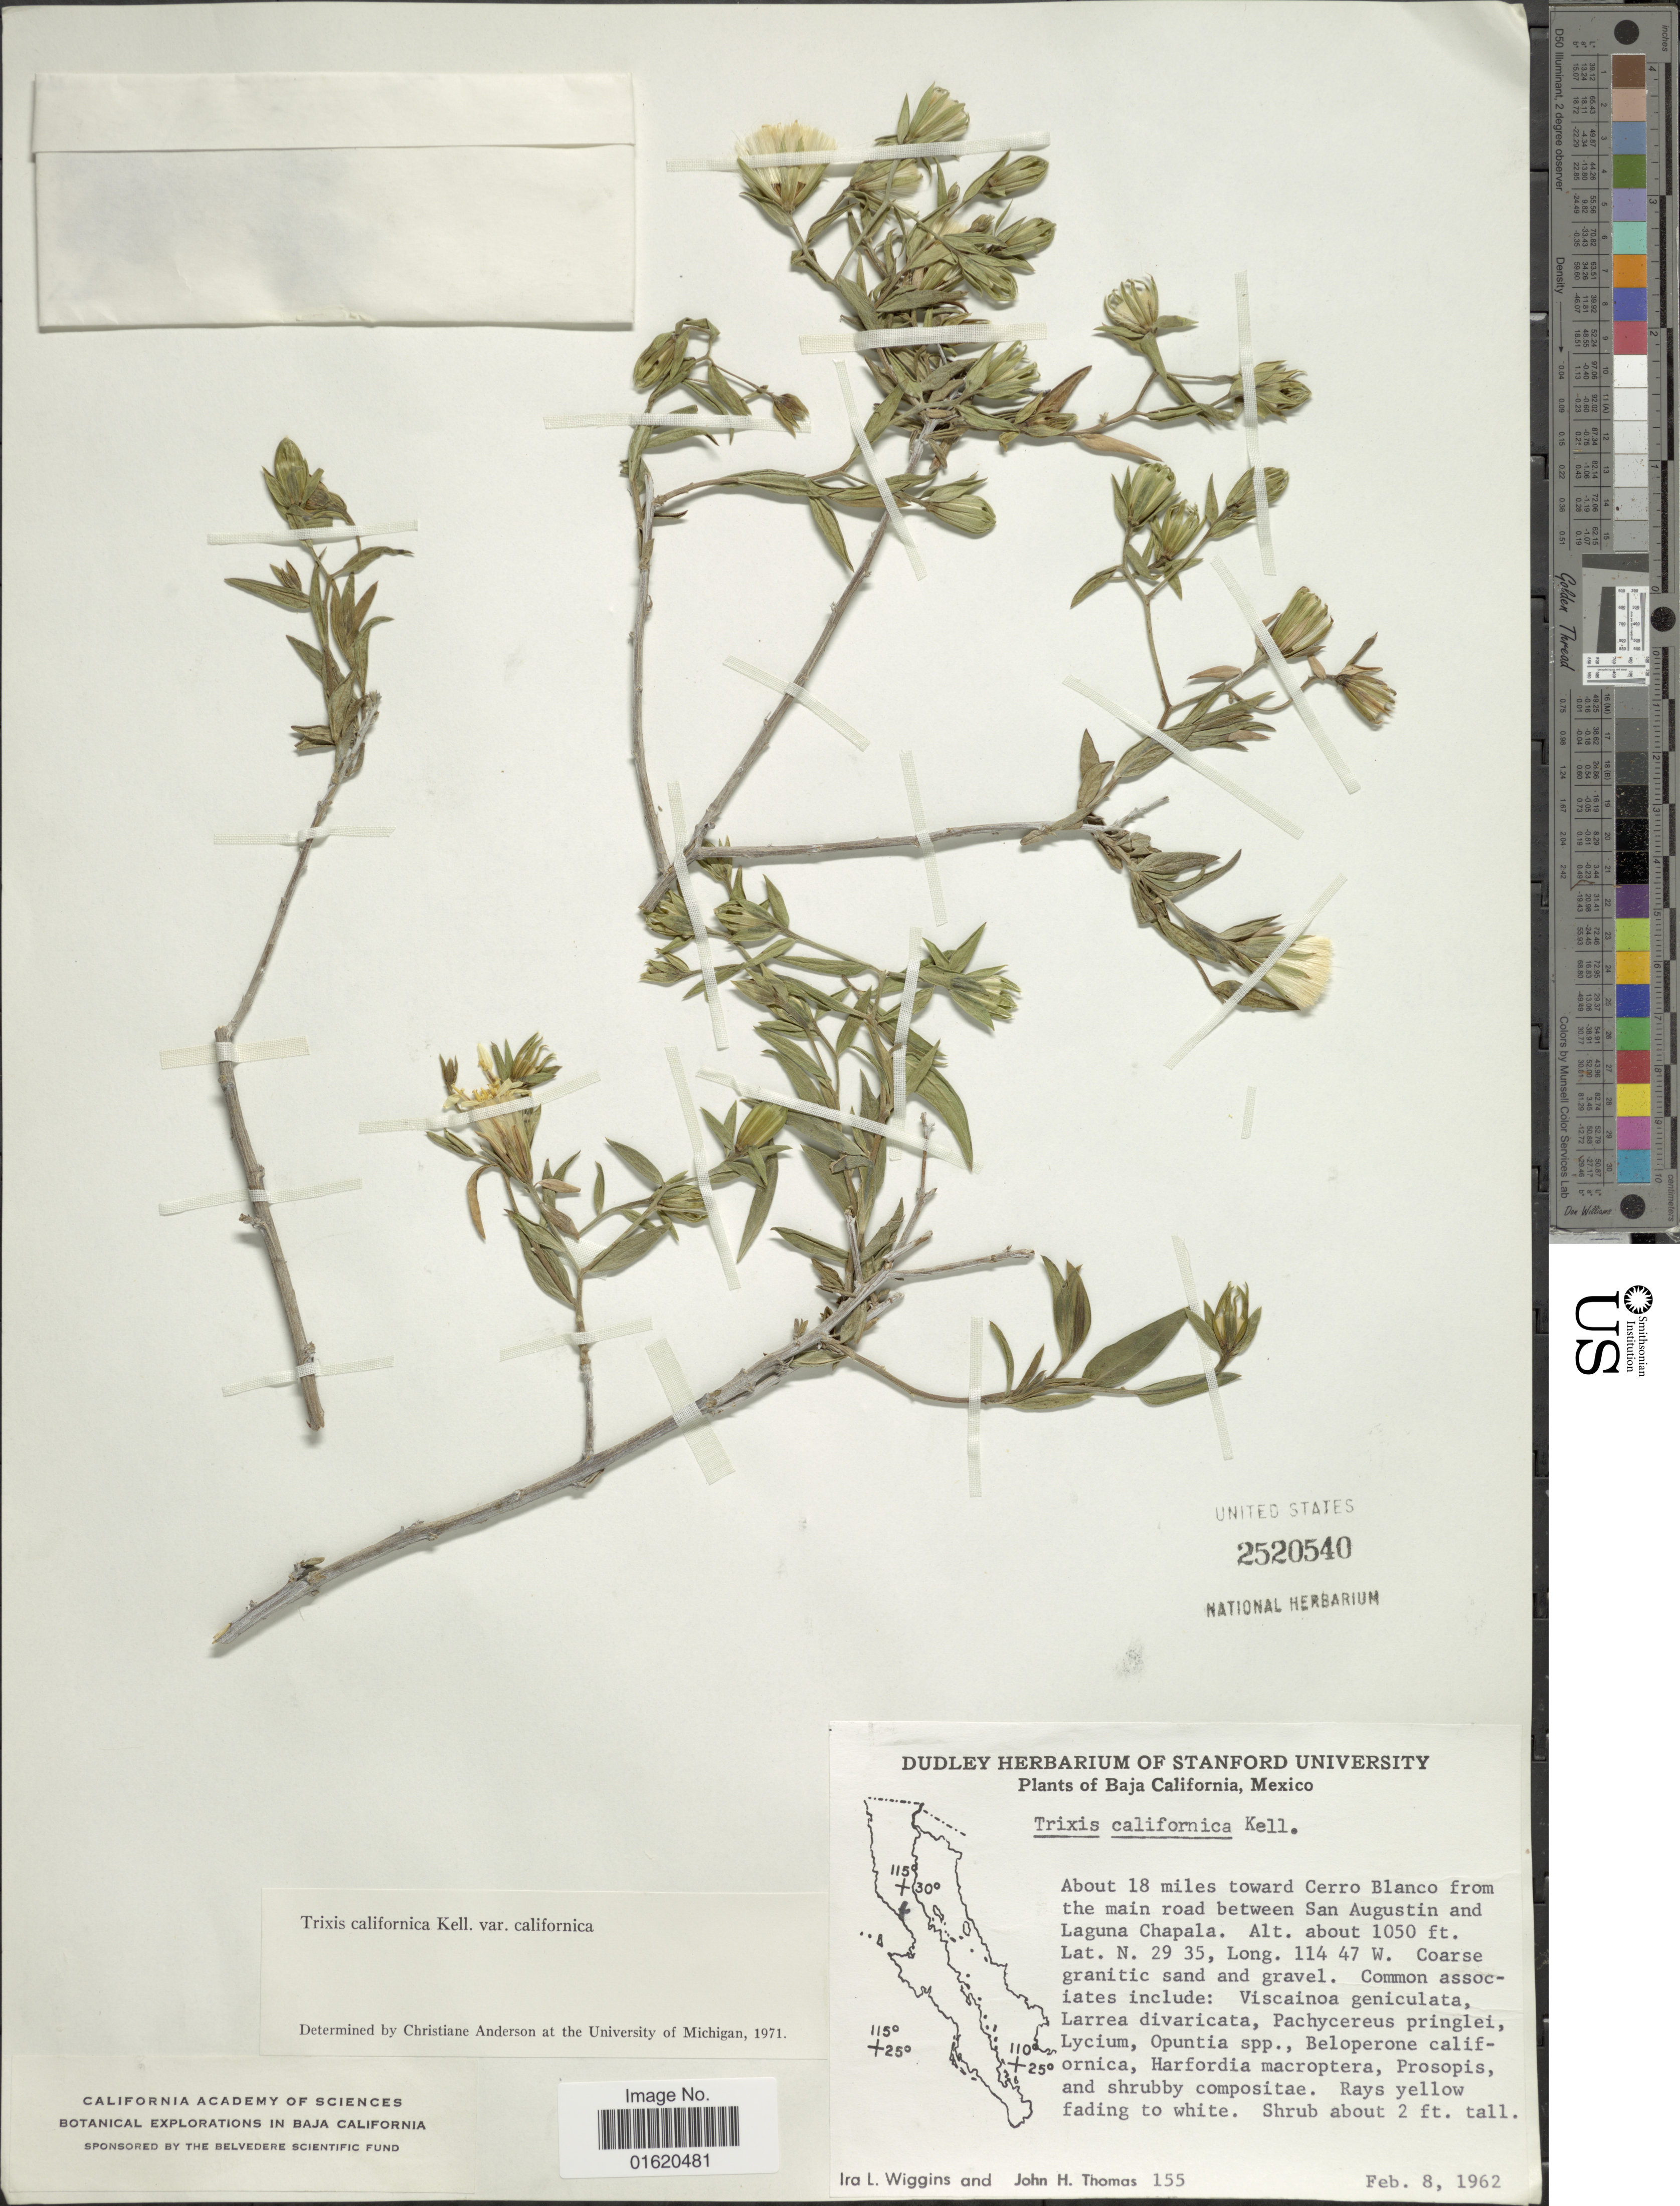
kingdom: Plantae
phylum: Tracheophyta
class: Magnoliopsida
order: Asterales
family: Asteraceae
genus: Trixis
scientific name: Trixis californica var. californica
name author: Kellogg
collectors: I. L. Wiggins & J. H. Thomas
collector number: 155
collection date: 1962-02-08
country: Mexico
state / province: Baja California Norte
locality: About 18 miles toward Cerro Blanco from the main roaad between San Augustin and Laguna Chapala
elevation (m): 320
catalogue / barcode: US 2520540